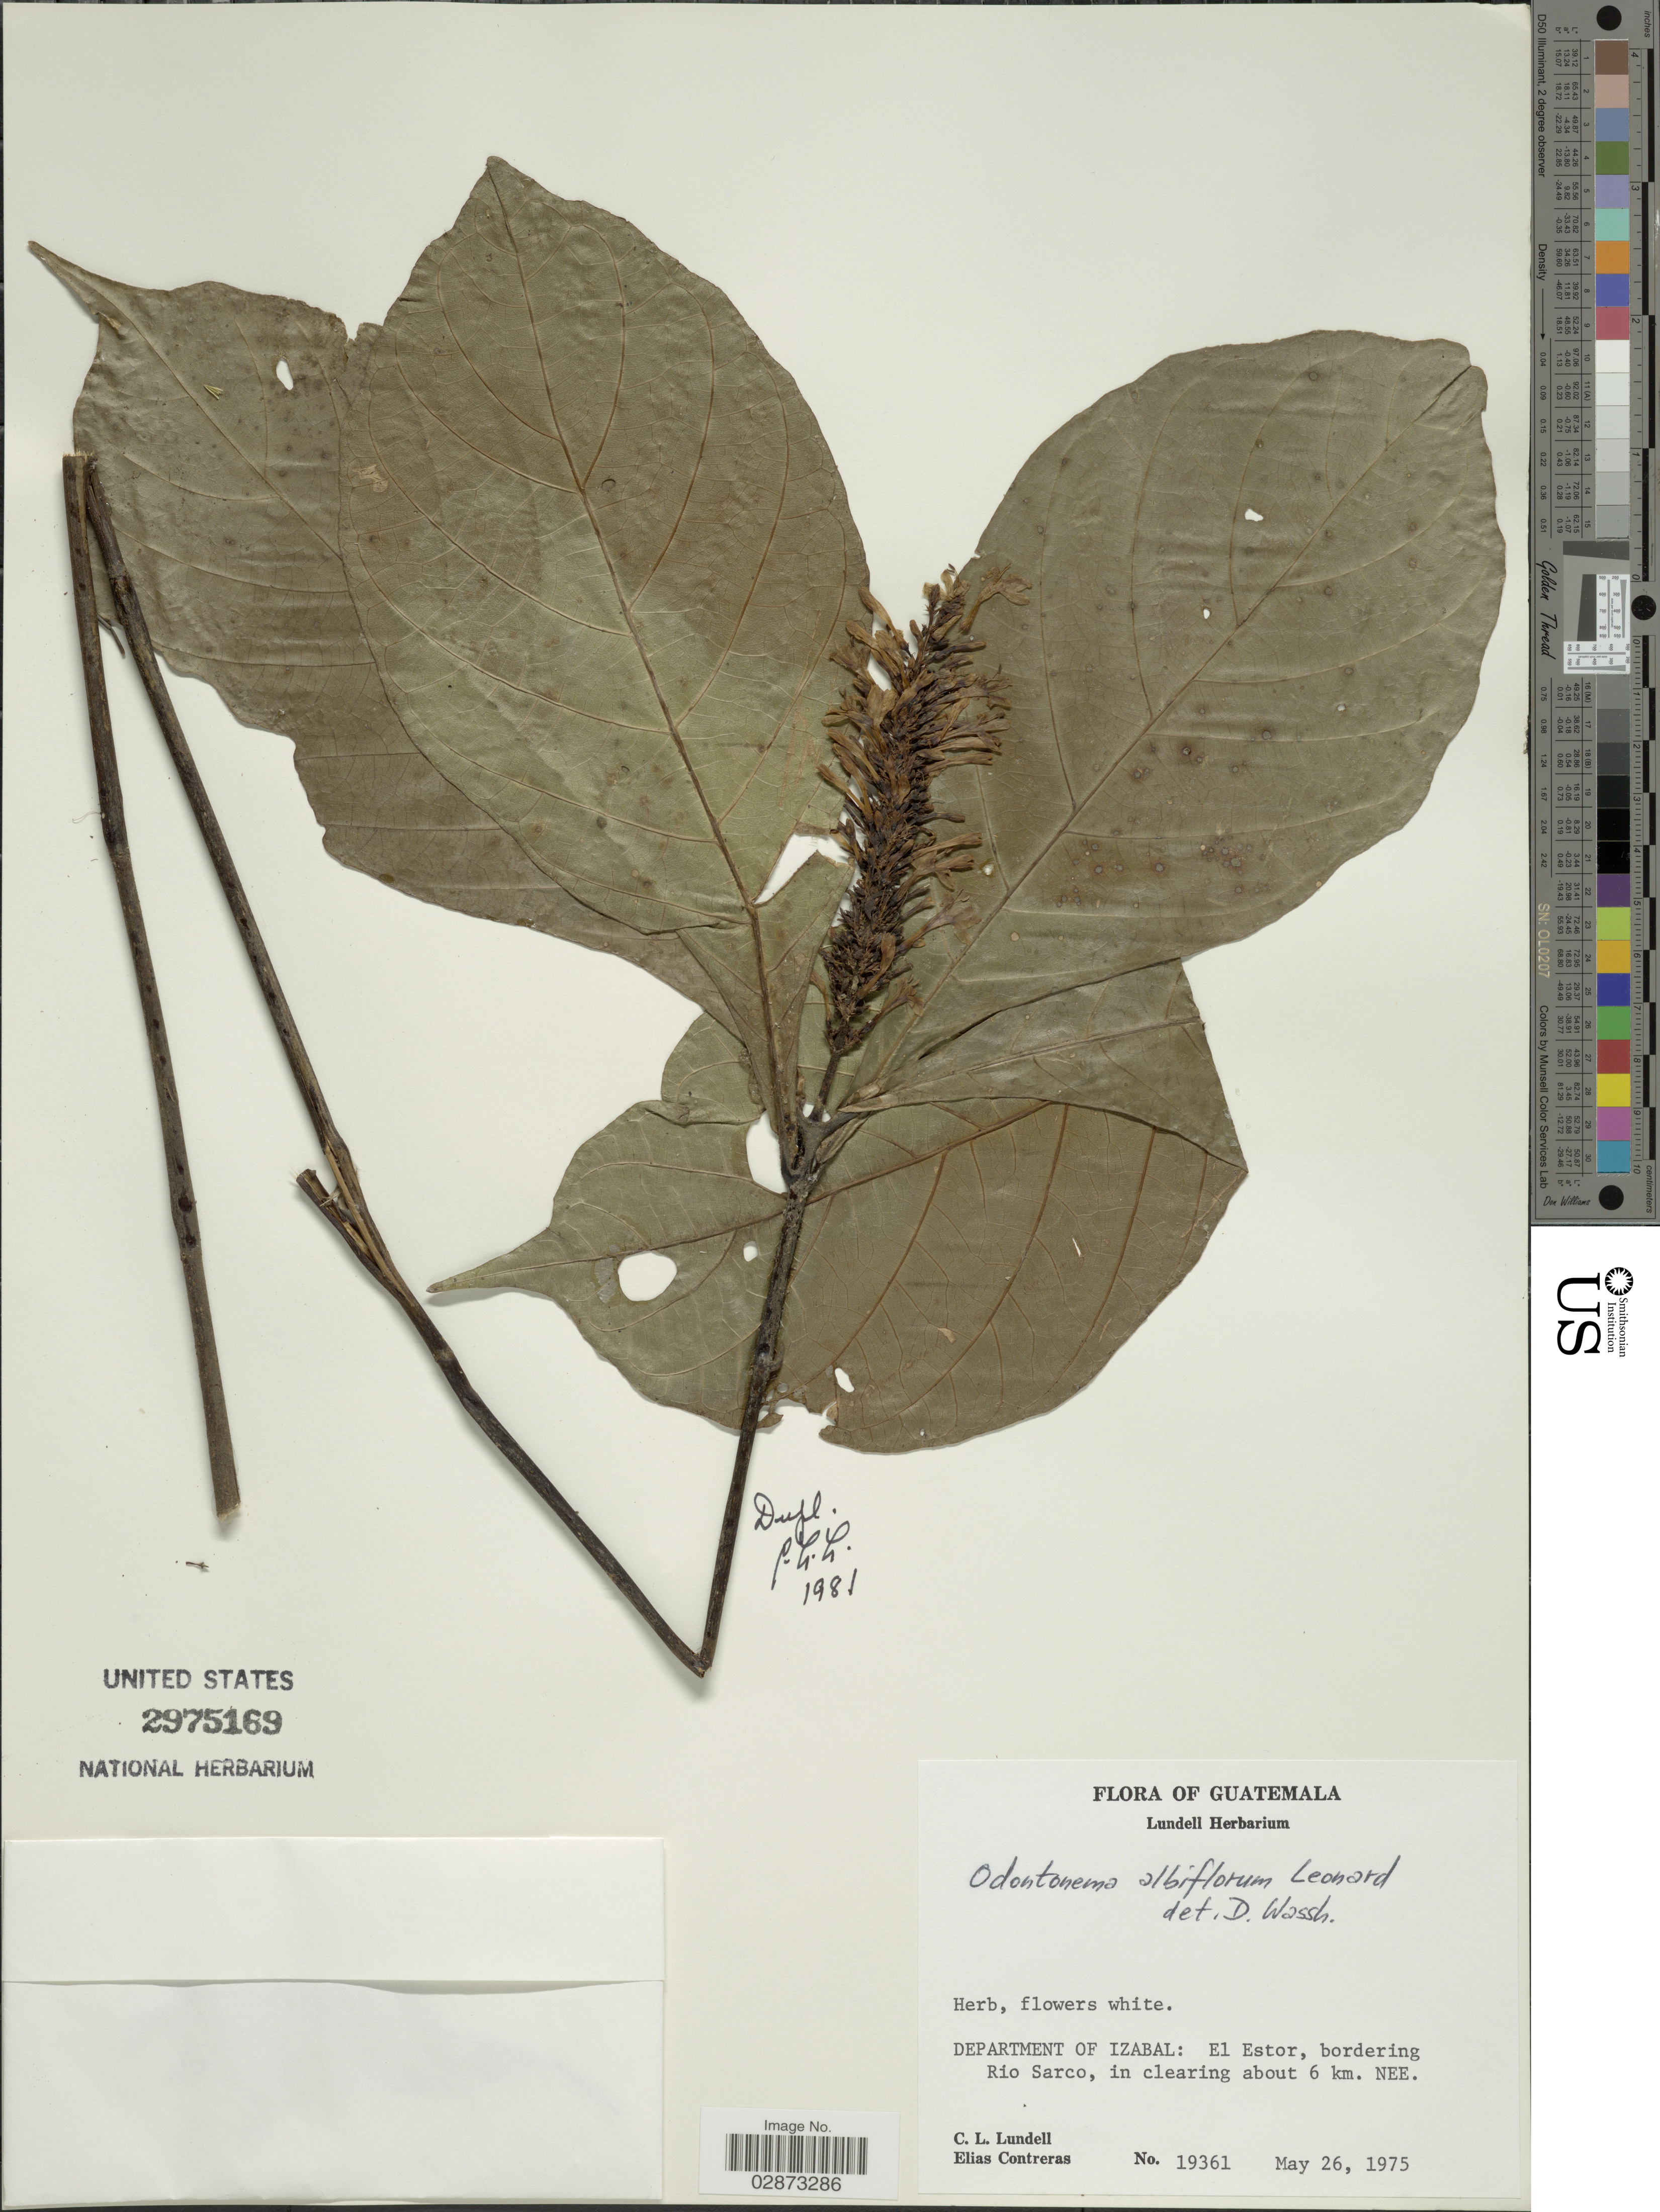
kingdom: Plantae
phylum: Tracheophyta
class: Magnoliopsida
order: Lamiales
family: Acanthaceae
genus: Odontonema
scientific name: Odontonema albiflorum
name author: Leonard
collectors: C. L. Lundell & E. Contreras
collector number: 19361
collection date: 1975-05-26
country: Guatemala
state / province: Izabal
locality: Department of Izabal: El Estor, bordering Río Sarco, in clearing about 6 km. NEE.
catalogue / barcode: US 2975169